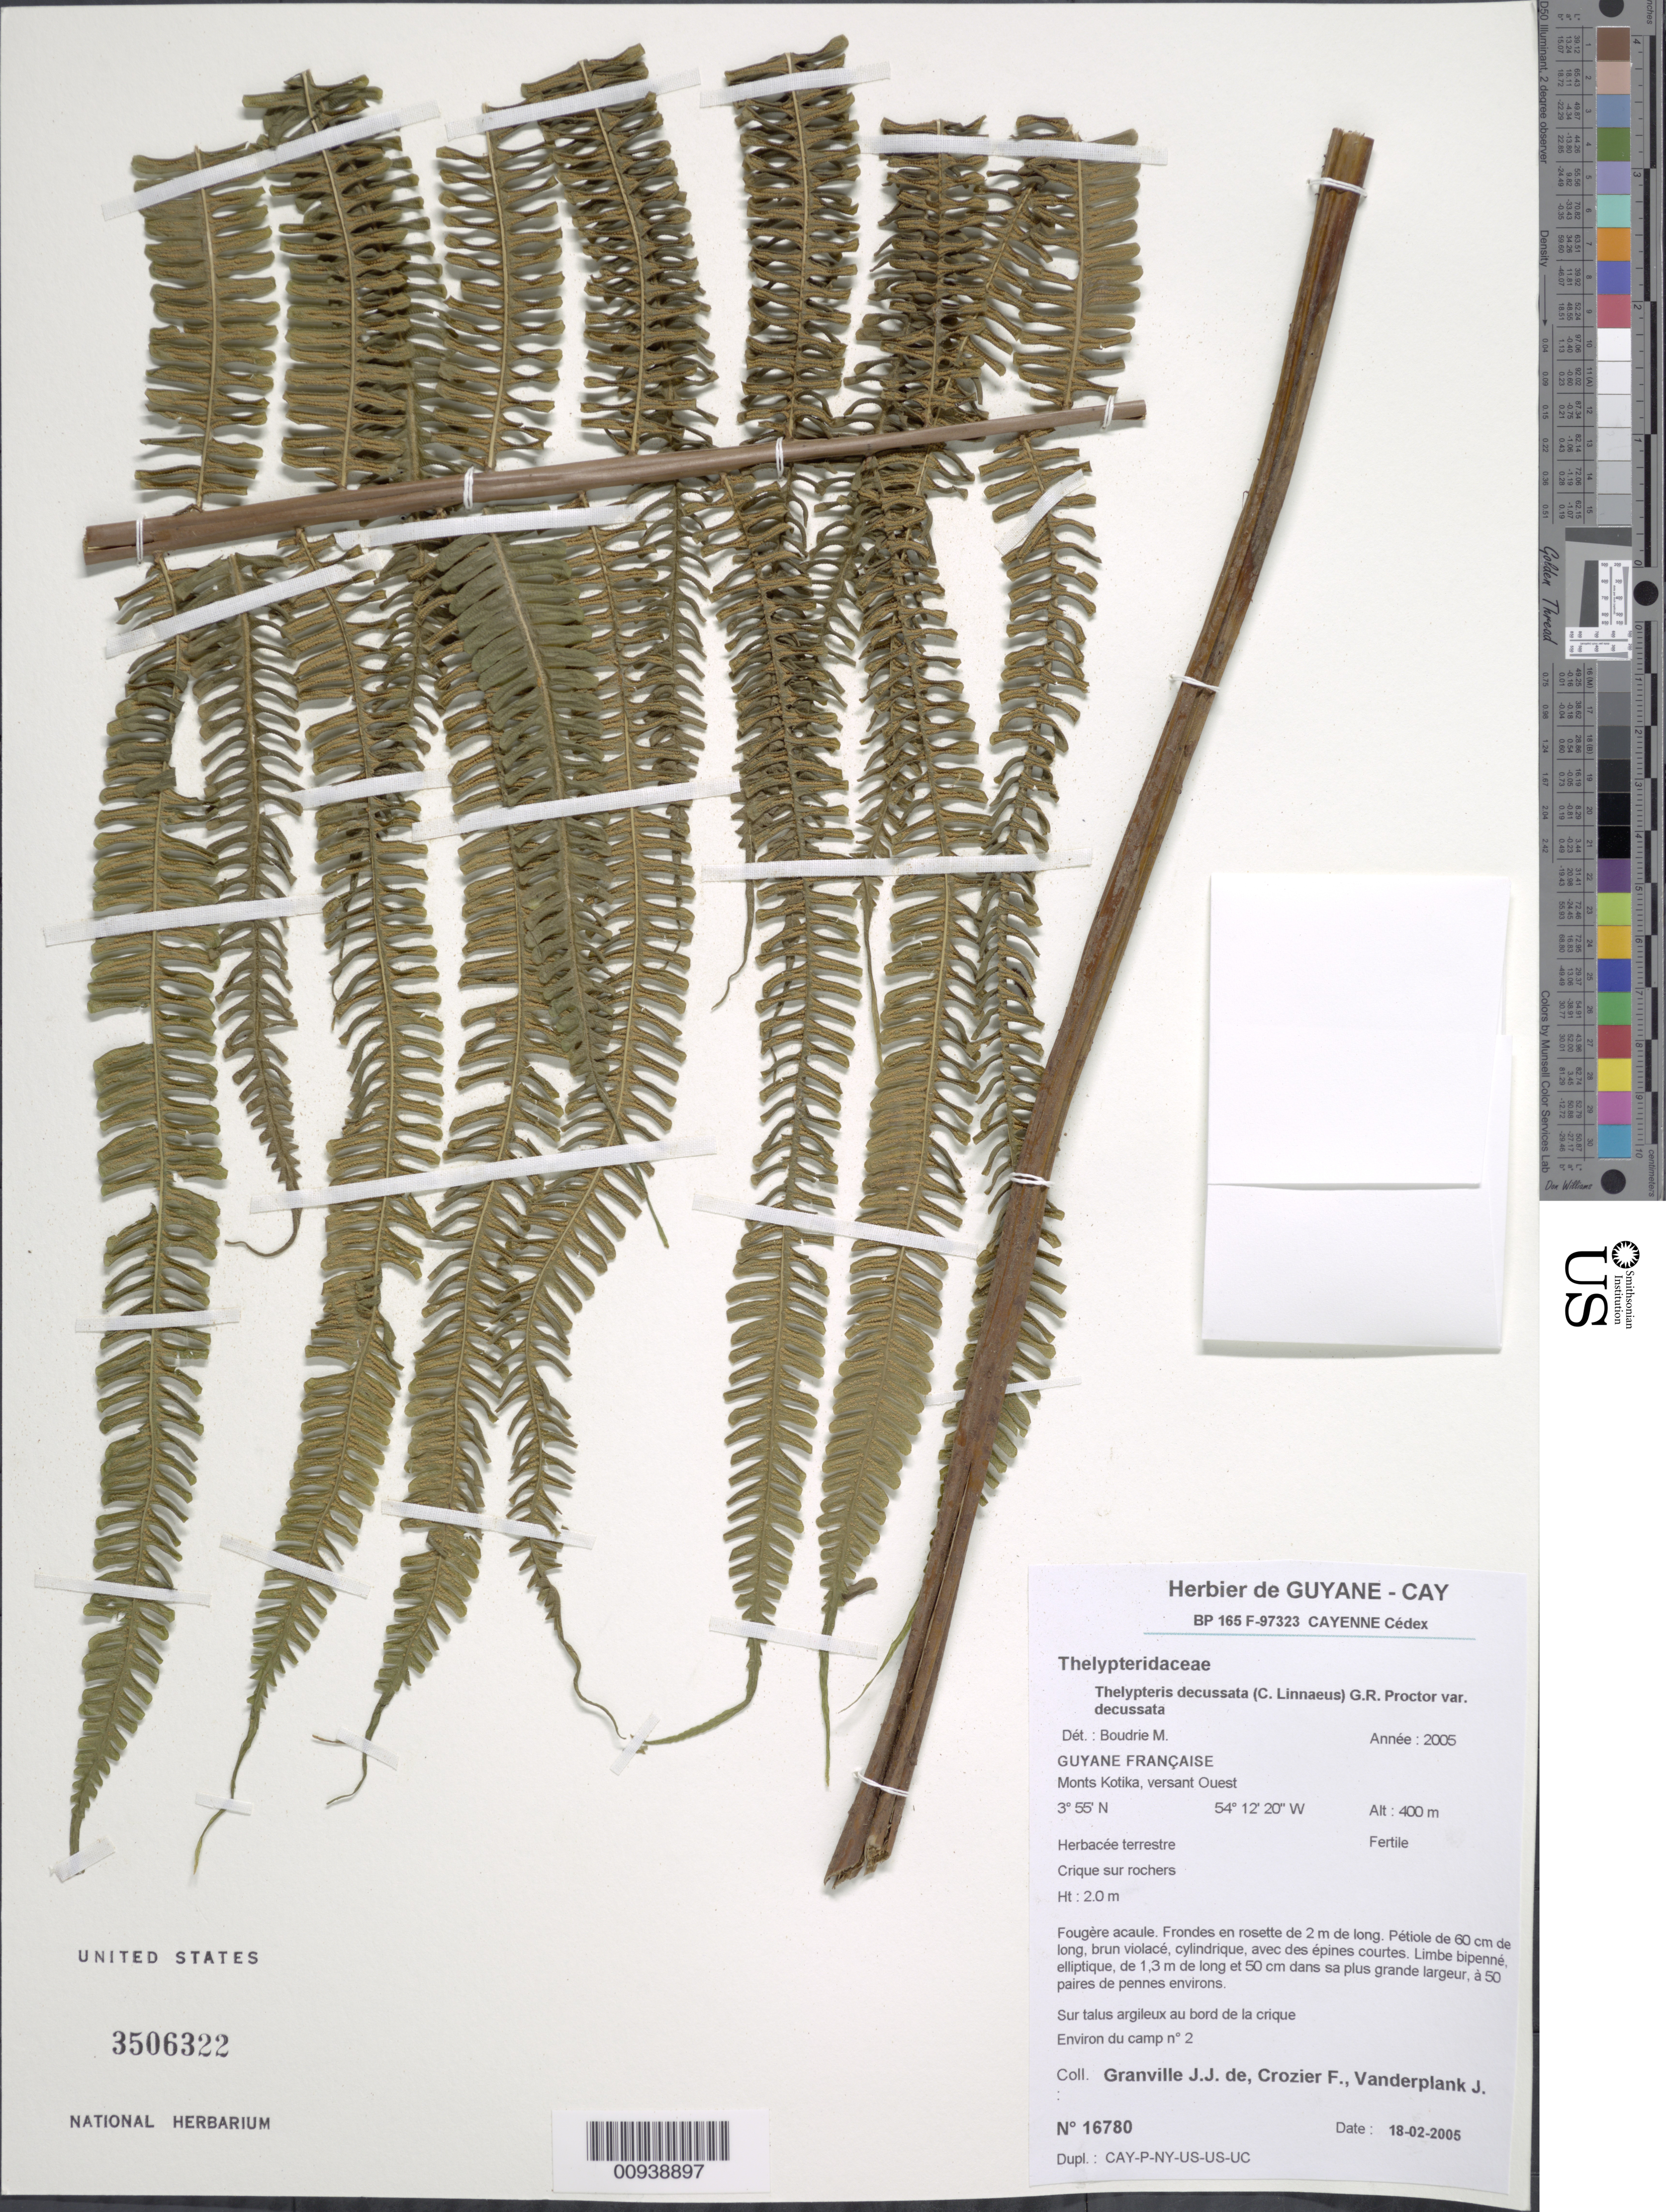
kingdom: Plantae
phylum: Tracheophyta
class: Polypodiopsida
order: Polypodiales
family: Thelypteridaceae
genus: Steiropteris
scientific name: Steiropteris decussata var. decussata (L.) comb. nov., ined. 2015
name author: (L.)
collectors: J.-J. de Granville, F. Crozier & J. Vanderplank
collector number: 16780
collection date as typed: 18-Feb-05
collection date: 2005-02-18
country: French Guiana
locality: Monts Kotika, versant Ouest, environ du camp 2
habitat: Crique sur rochers; sur talus argileux au bord de la crique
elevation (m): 400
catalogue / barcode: US 3506322